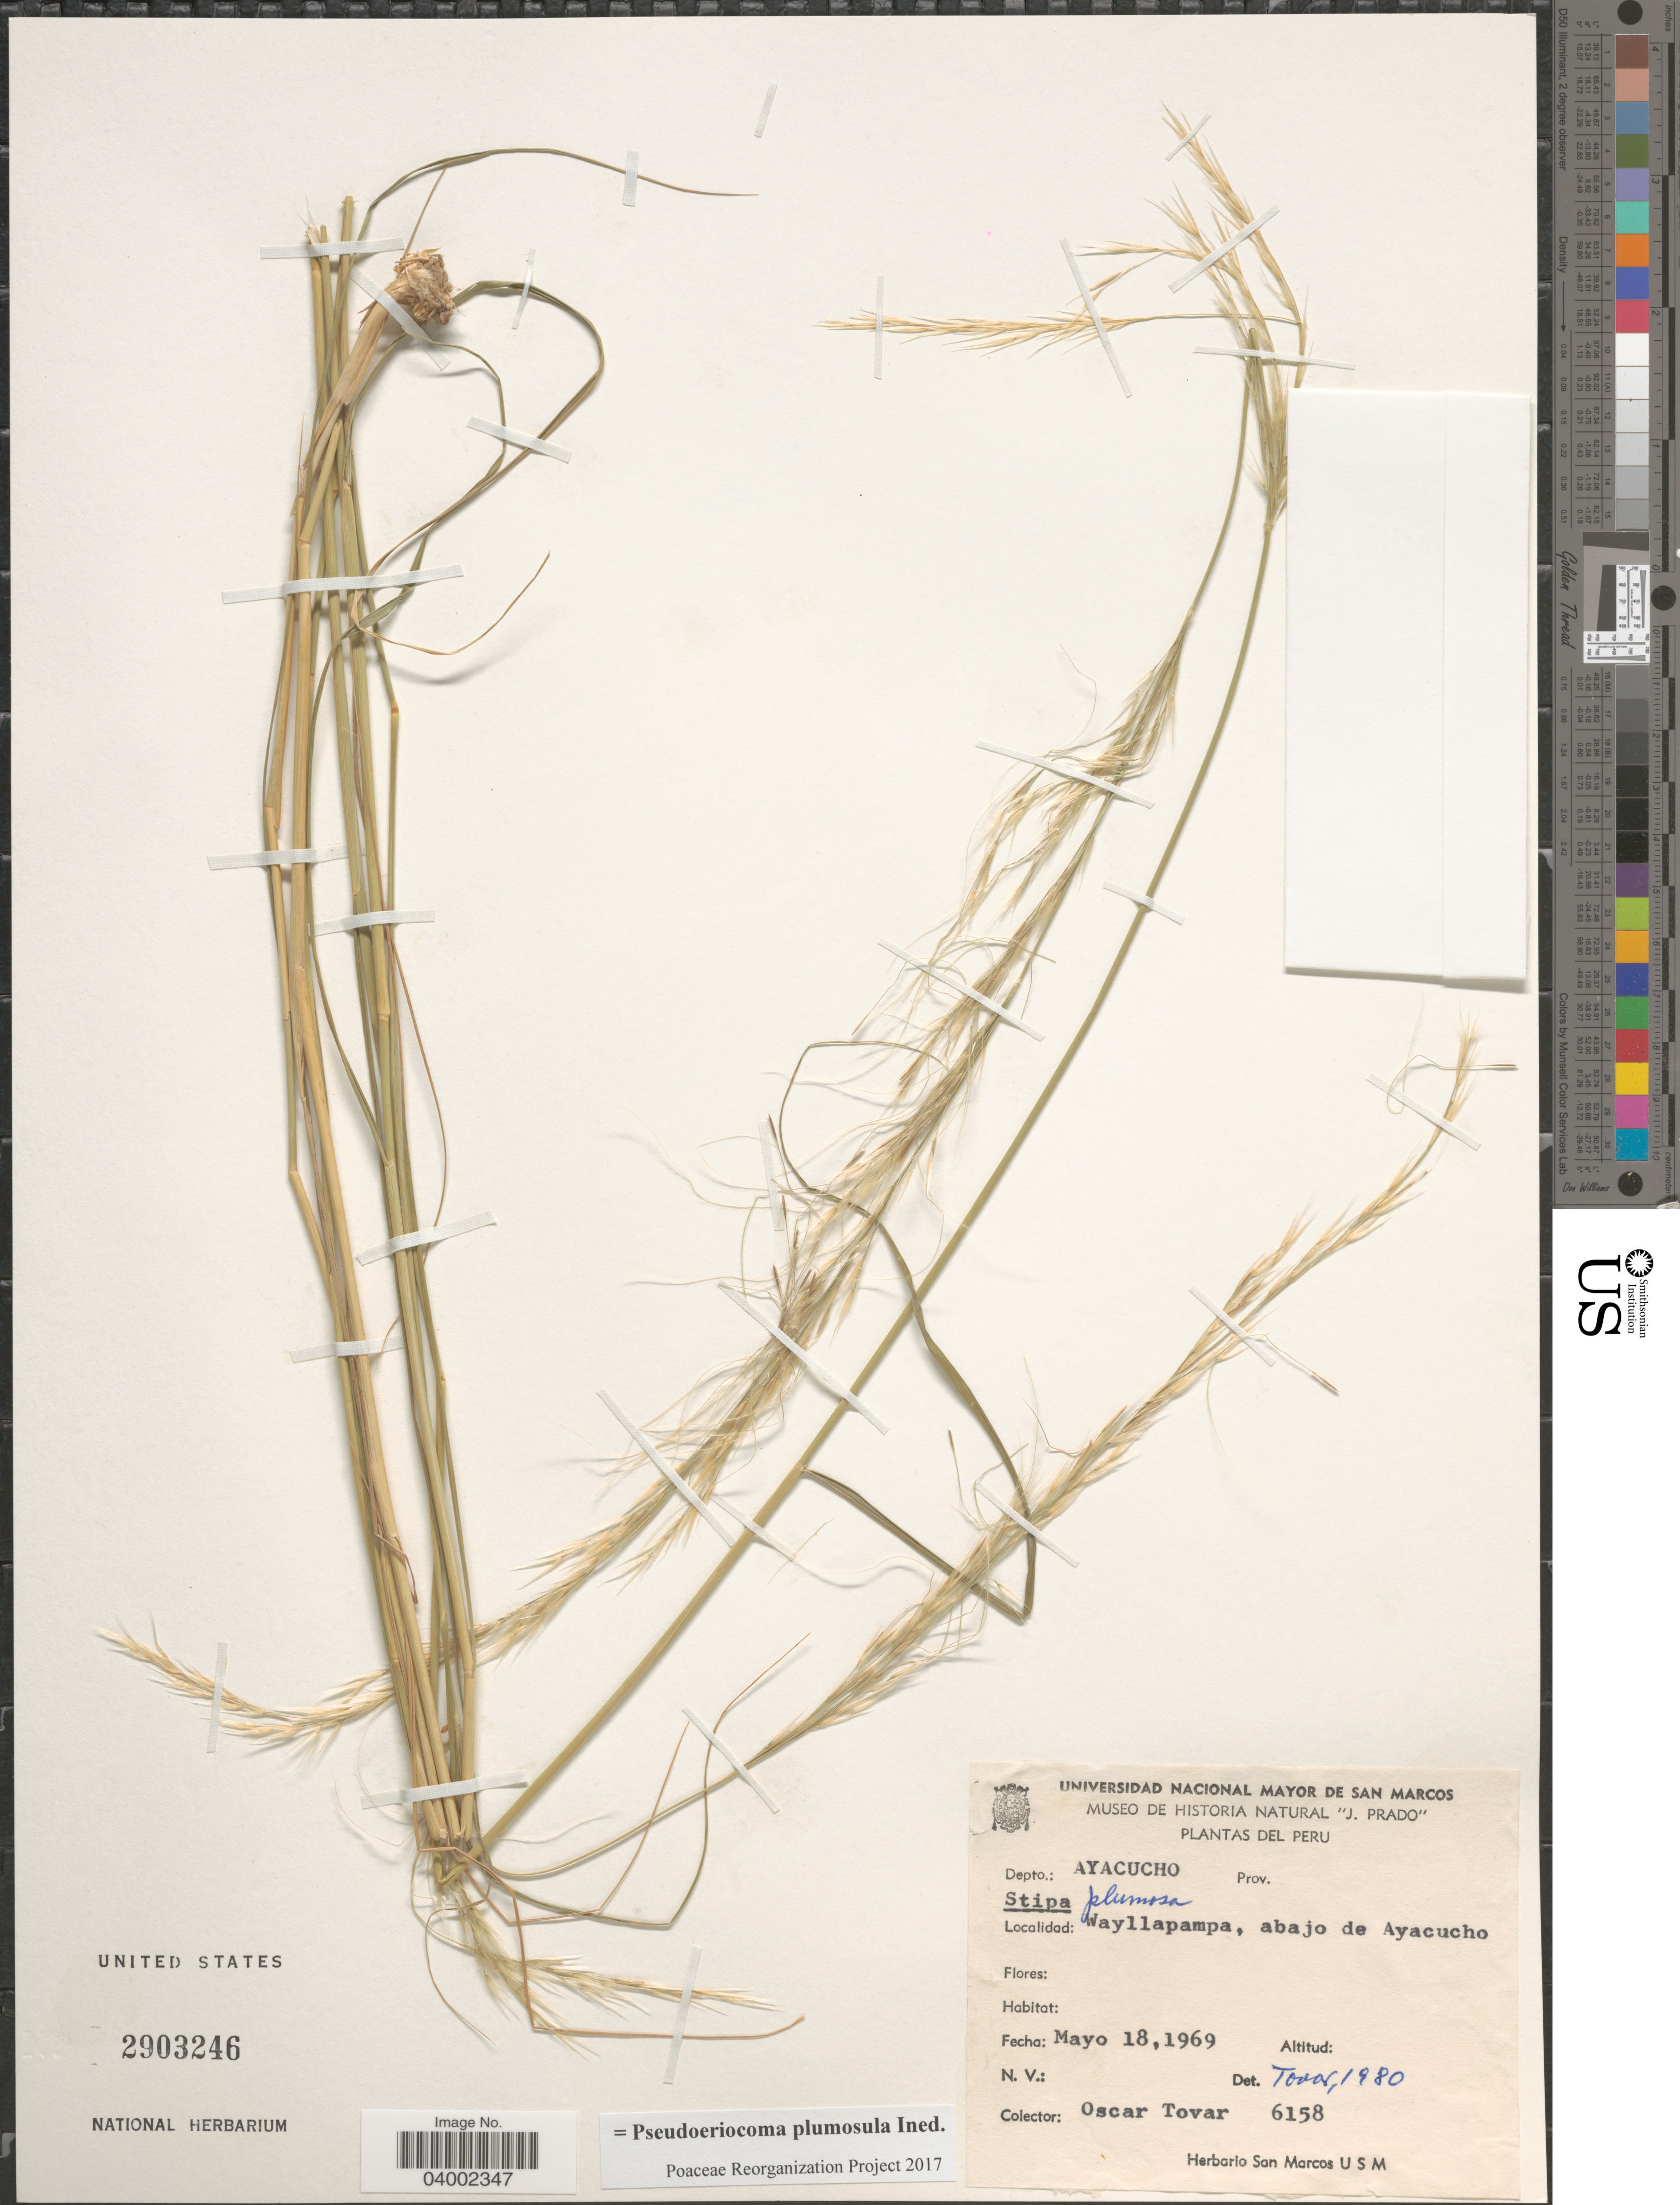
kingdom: Plantae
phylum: Tracheophyta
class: Liliopsida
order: Poales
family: Poaceae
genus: Pseudoeriocoma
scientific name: Pseudoeriocoma plumosula ined.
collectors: Ó. Tovar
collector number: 6158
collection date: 1969-05-18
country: Peru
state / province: Ayacucho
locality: Depto.: Ayacucho. Wayllapampa, abajo de Ayacucho.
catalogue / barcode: US 2903246